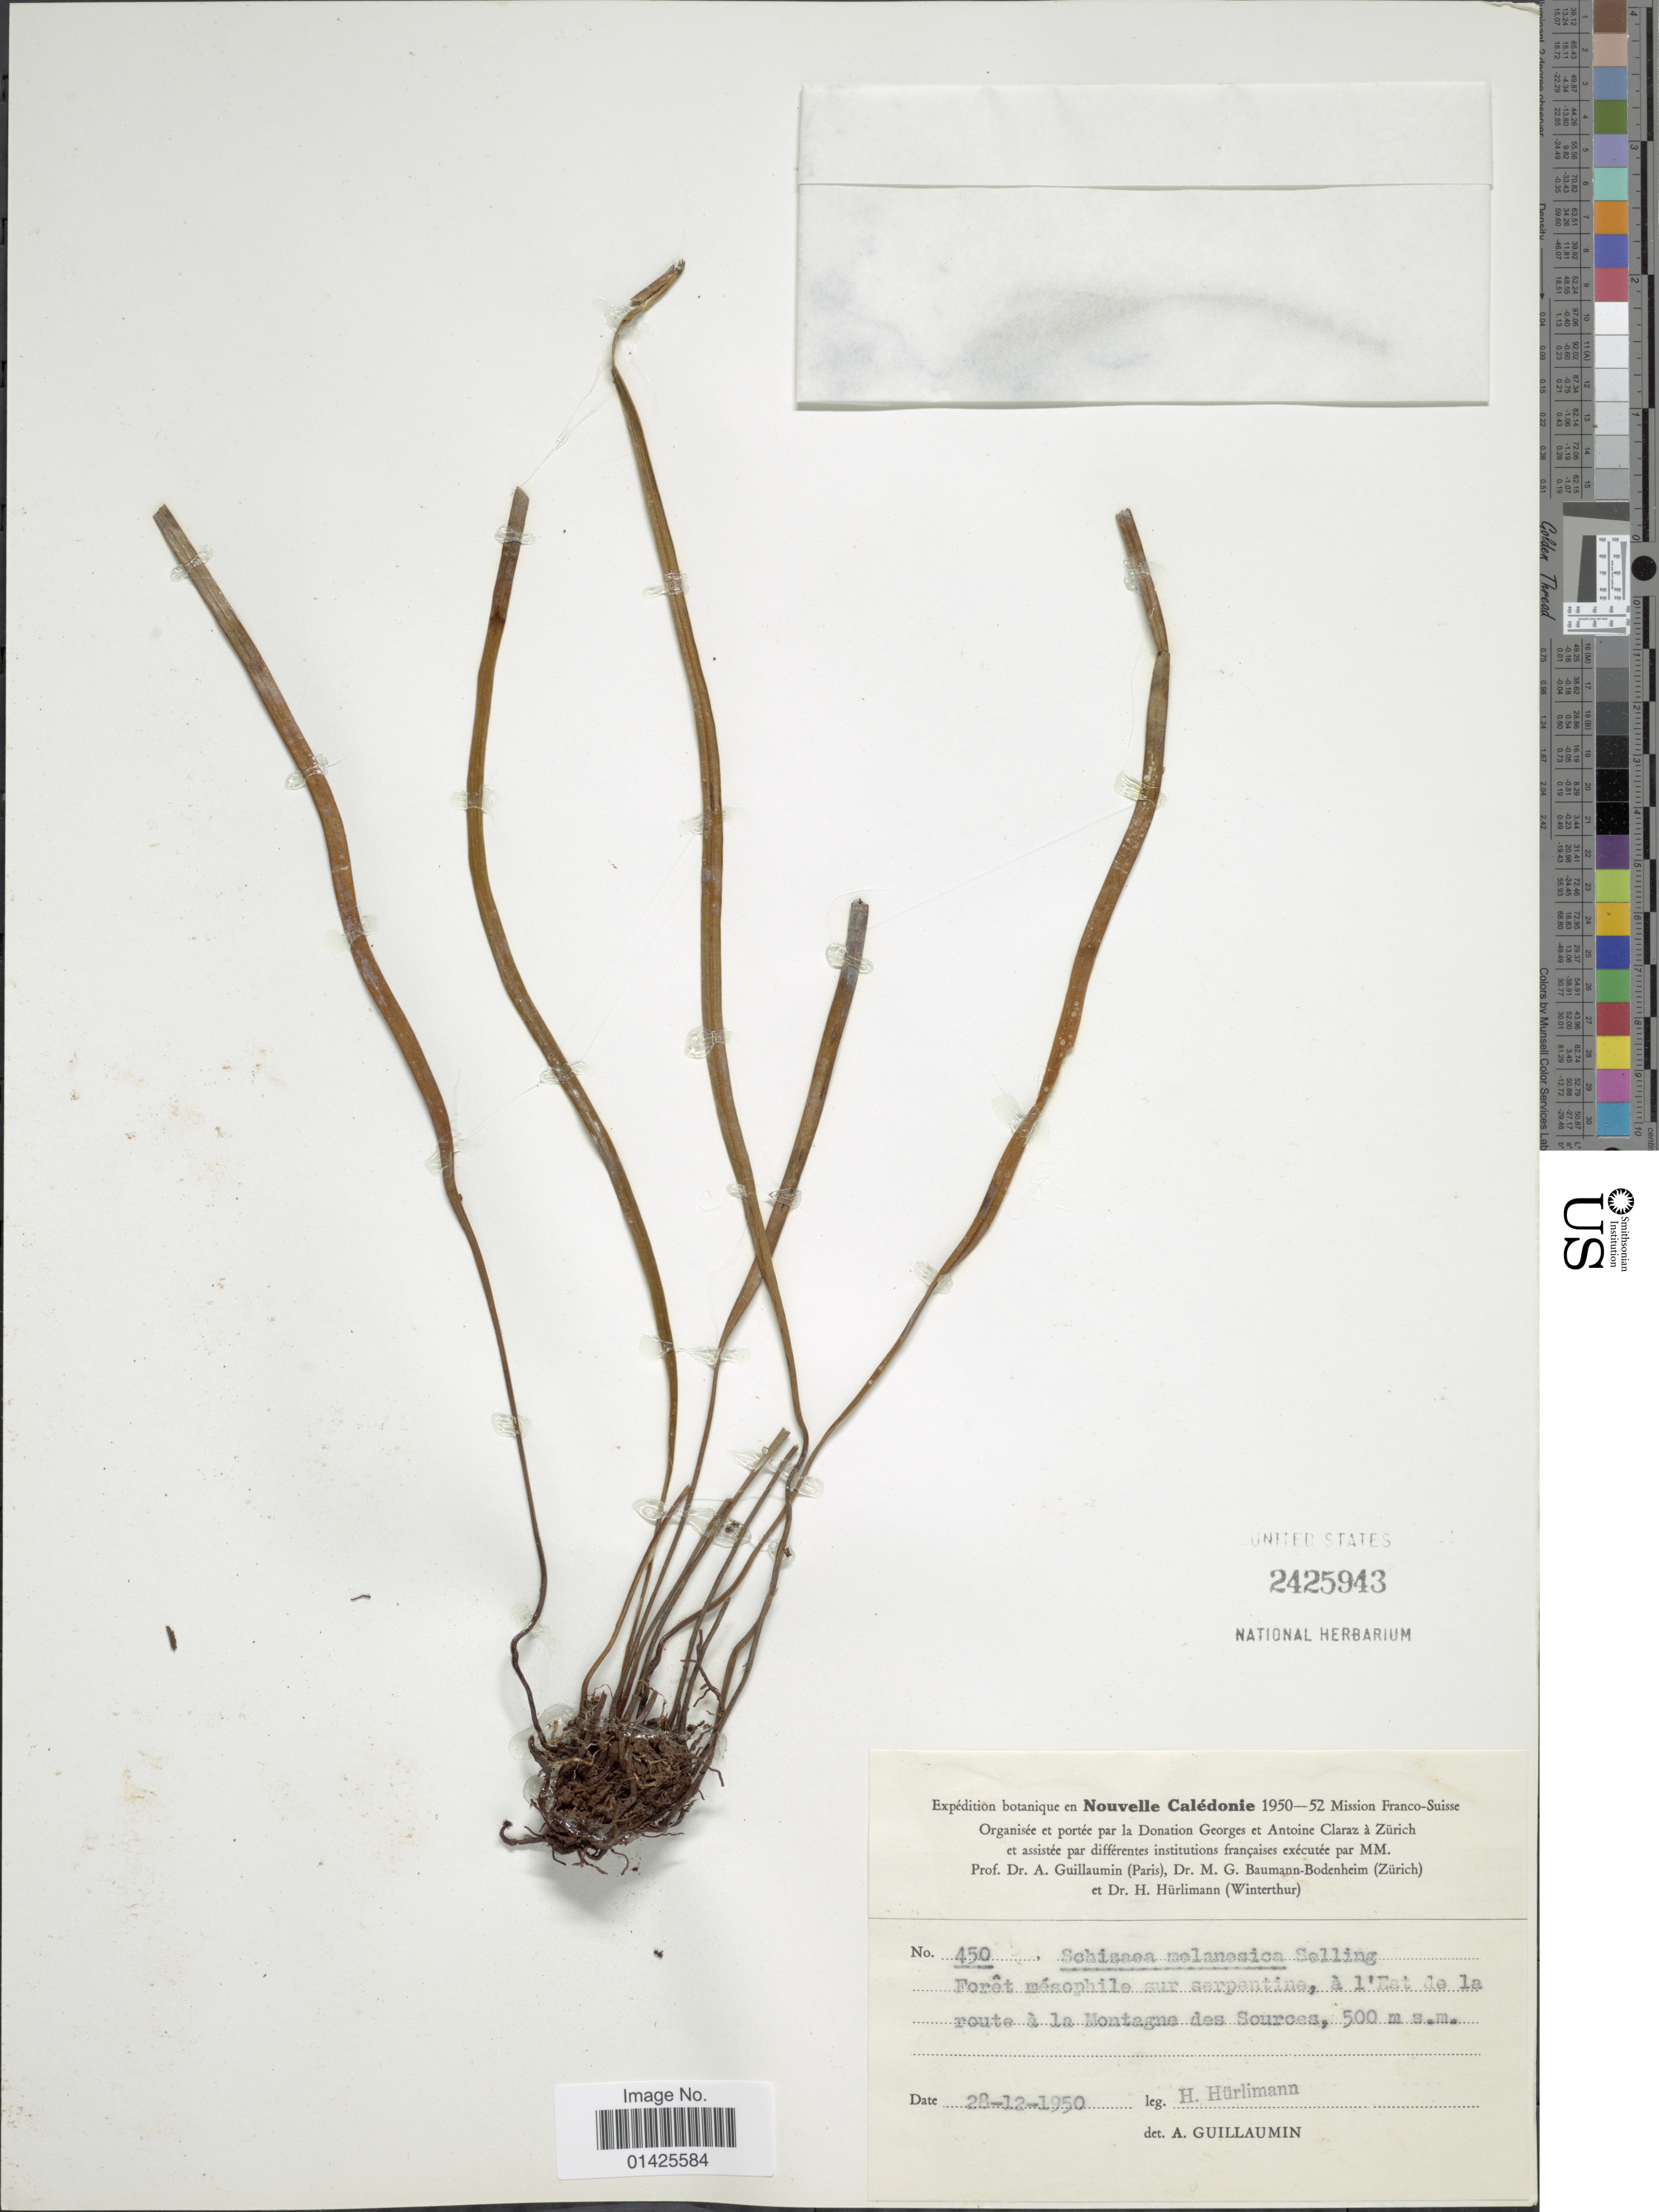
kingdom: Plantae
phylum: Tracheophyta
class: Polypodiopsida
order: Schizaeales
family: Schizaeaceae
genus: Actinostachys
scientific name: Actinostachys melanesica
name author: C.F. Reed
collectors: H. Hürlimann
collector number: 450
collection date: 1950-12-28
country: New Caledonia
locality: Forêt mésophile dur serpentine, A I'Est de la route à la montagne des Sources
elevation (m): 500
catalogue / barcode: US 24525943